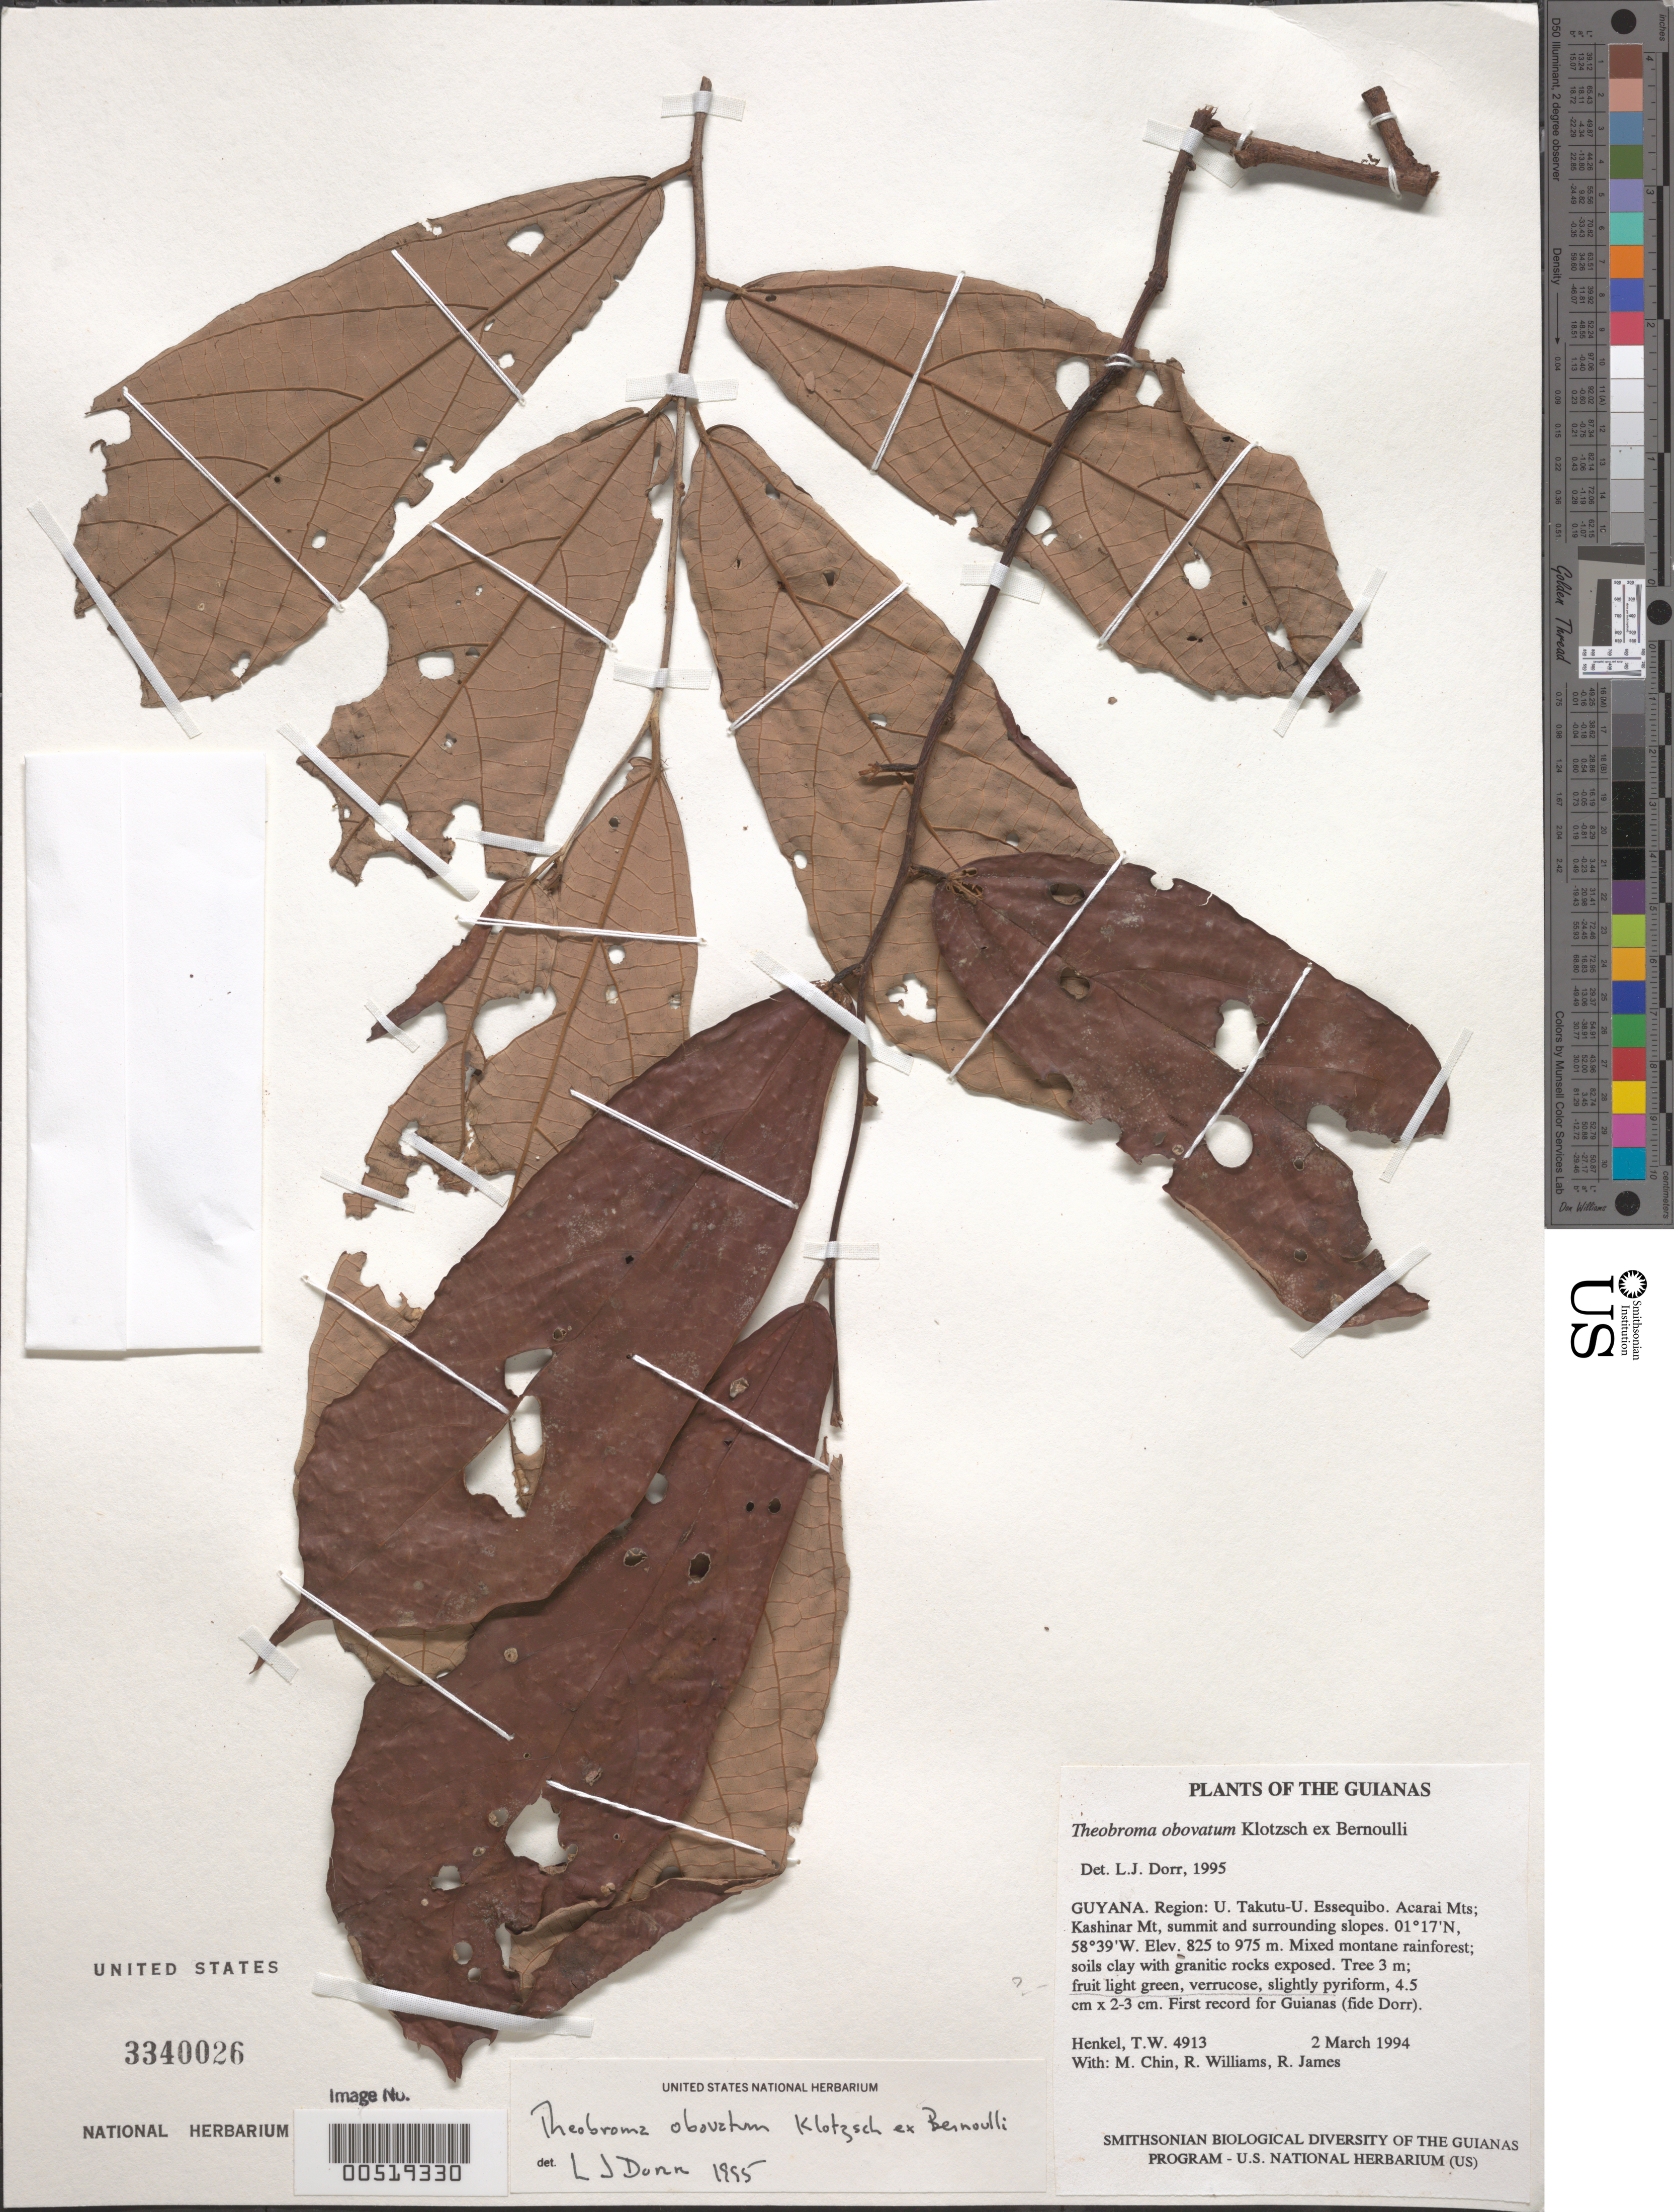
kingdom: Plantae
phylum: Tracheophyta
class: Magnoliopsida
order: Malvales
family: Malvaceae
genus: Theobroma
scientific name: Theobroma obovatum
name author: Klotzsch ex Bernoulli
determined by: Dorr, L. J., (BOT), Smithsonian Institution - National Museum of Natural History (UNITED STATES)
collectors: T. Henkel, M. Chin, R. Williams & R. James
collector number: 4913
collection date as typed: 02 Mar 1994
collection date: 1994-03-02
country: Guyana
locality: U. Takutu-U. Essequibo. Acarai Mts.; Kashinar Mt, summit and surrounding slopes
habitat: Mixed montane rainforest; soils clay with granitic rocks exposed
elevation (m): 825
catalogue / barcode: US 3340026